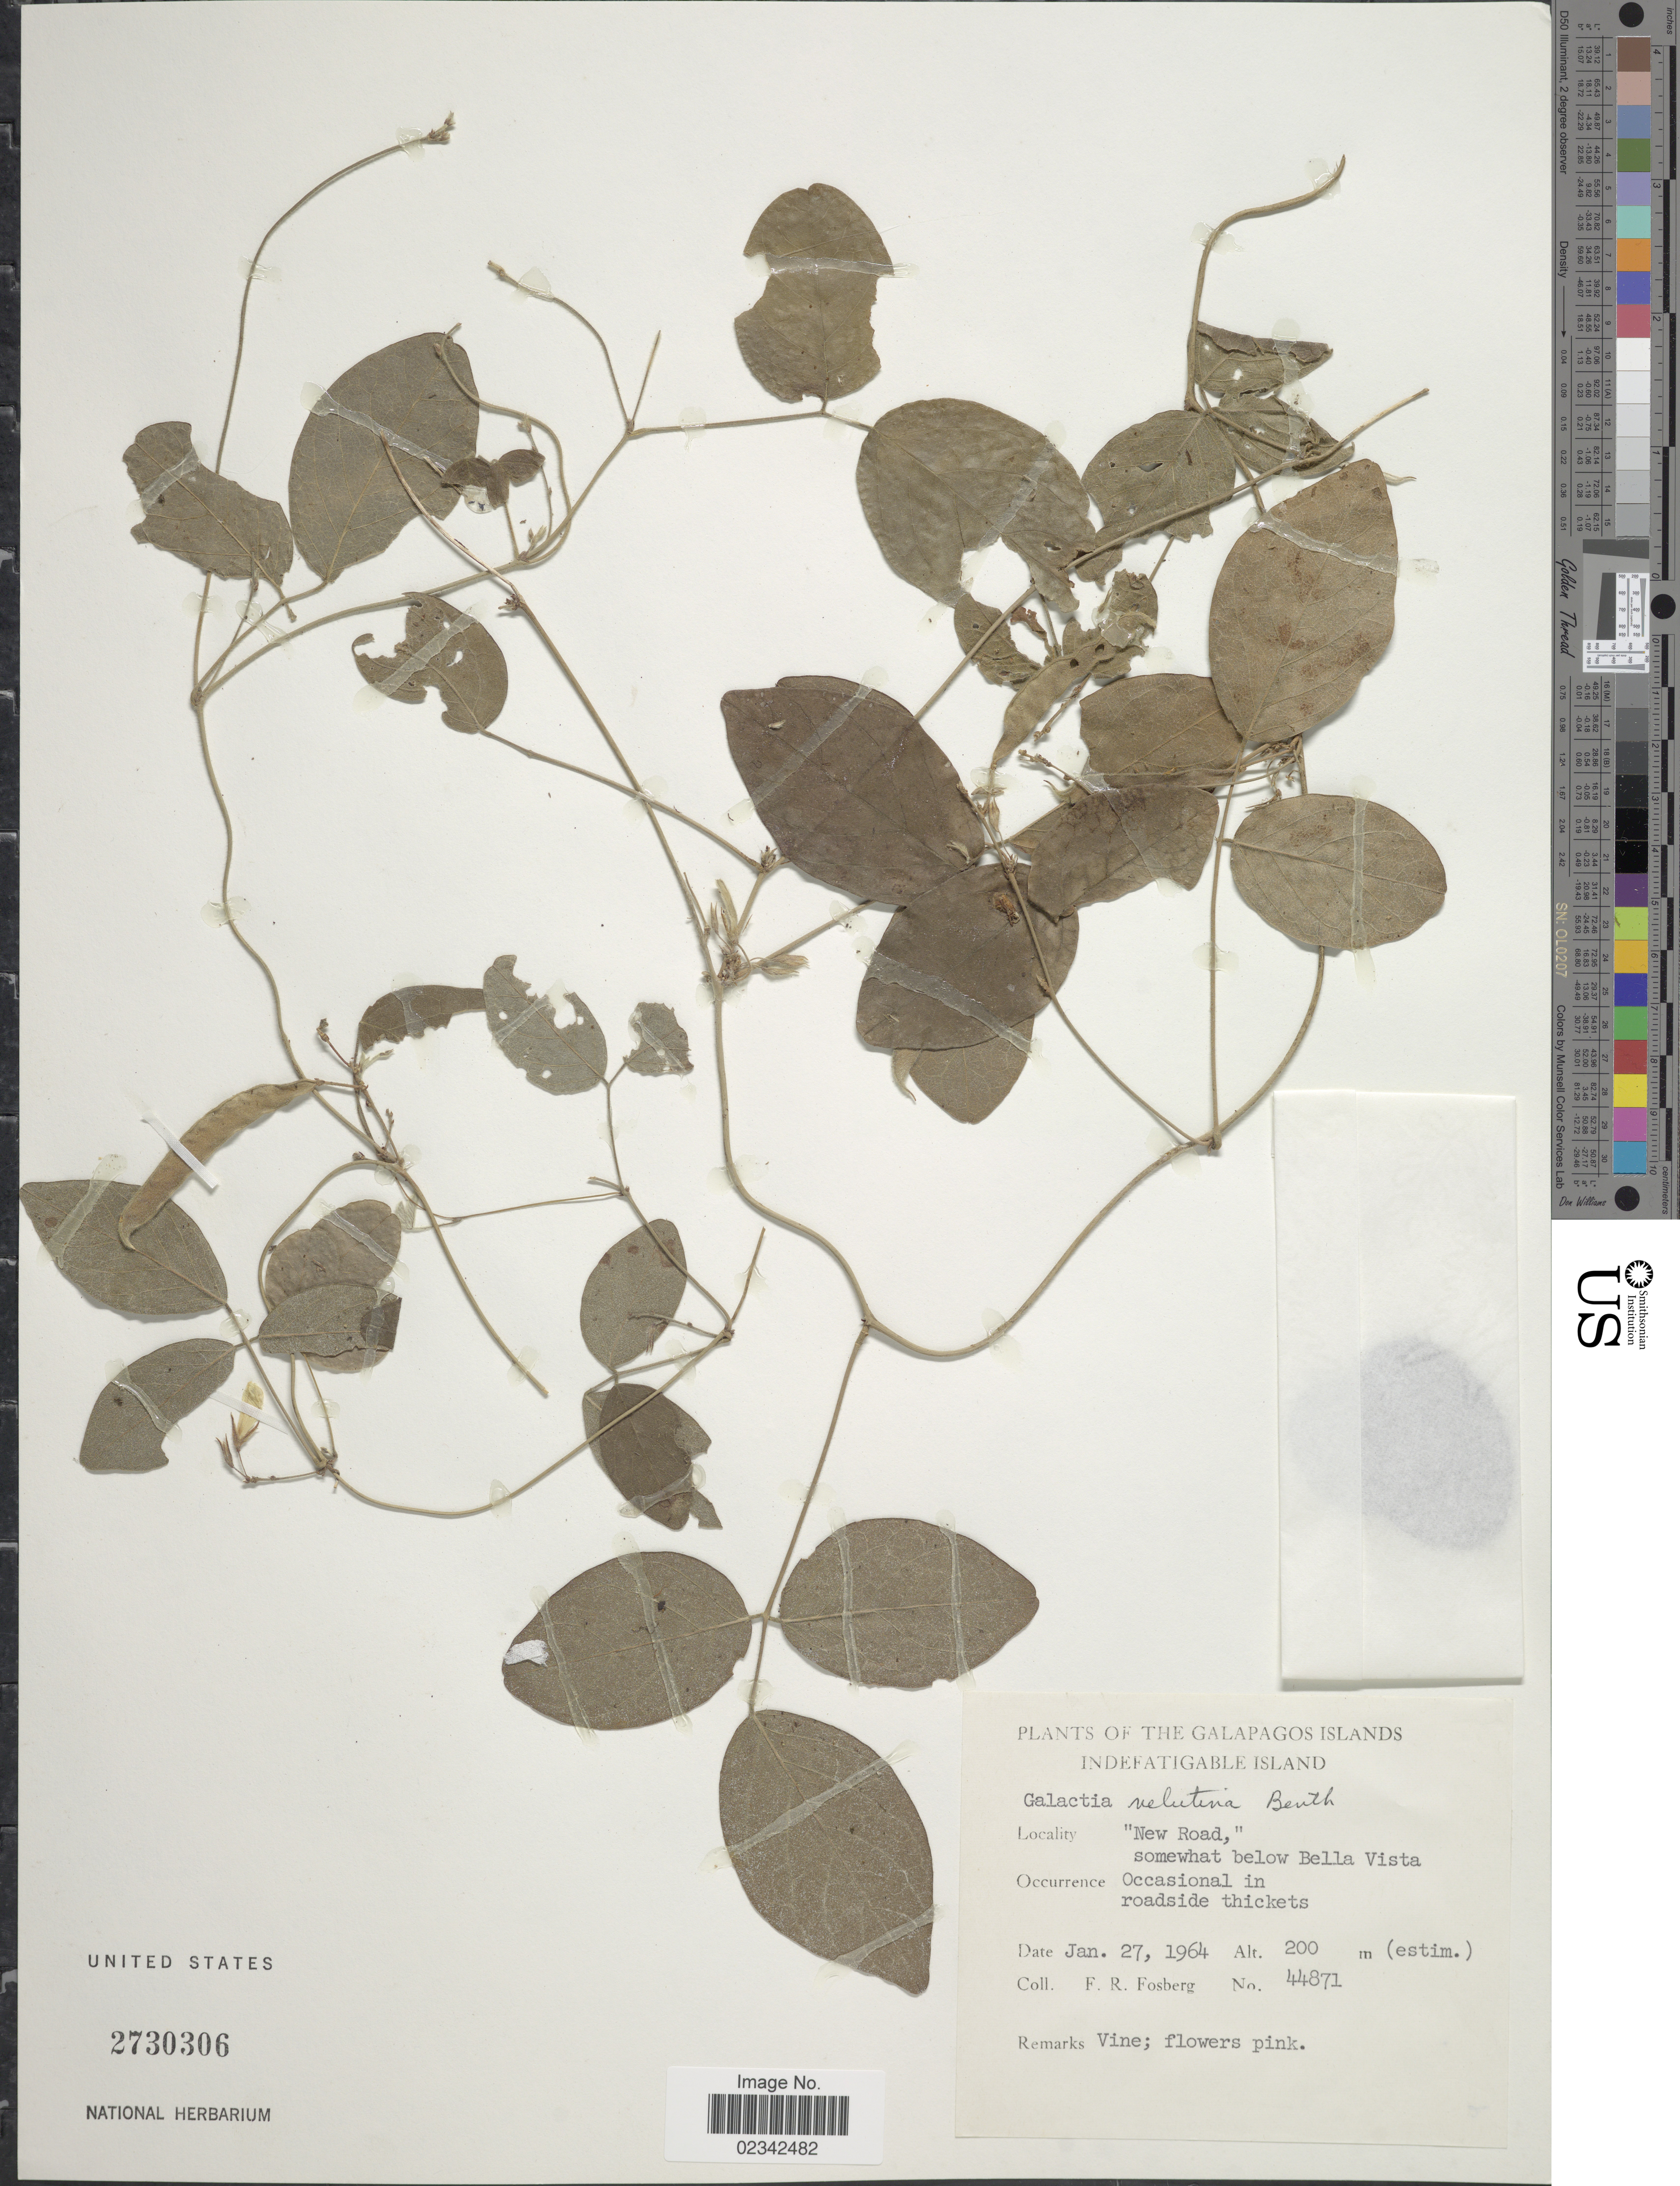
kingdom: Plantae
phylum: Tracheophyta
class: Magnoliopsida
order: Fabales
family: Fabaceae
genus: Galactia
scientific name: Galactia striata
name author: (Jacq.) Urb.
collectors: F. R. Fosberg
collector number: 44871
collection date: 1964-01-27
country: Ecuador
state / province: Colón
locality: Galapagos Islands, Indefatigable Island, "New Road", somewhat below Bella Vista, in roadside thickets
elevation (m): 200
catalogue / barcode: US 2730306